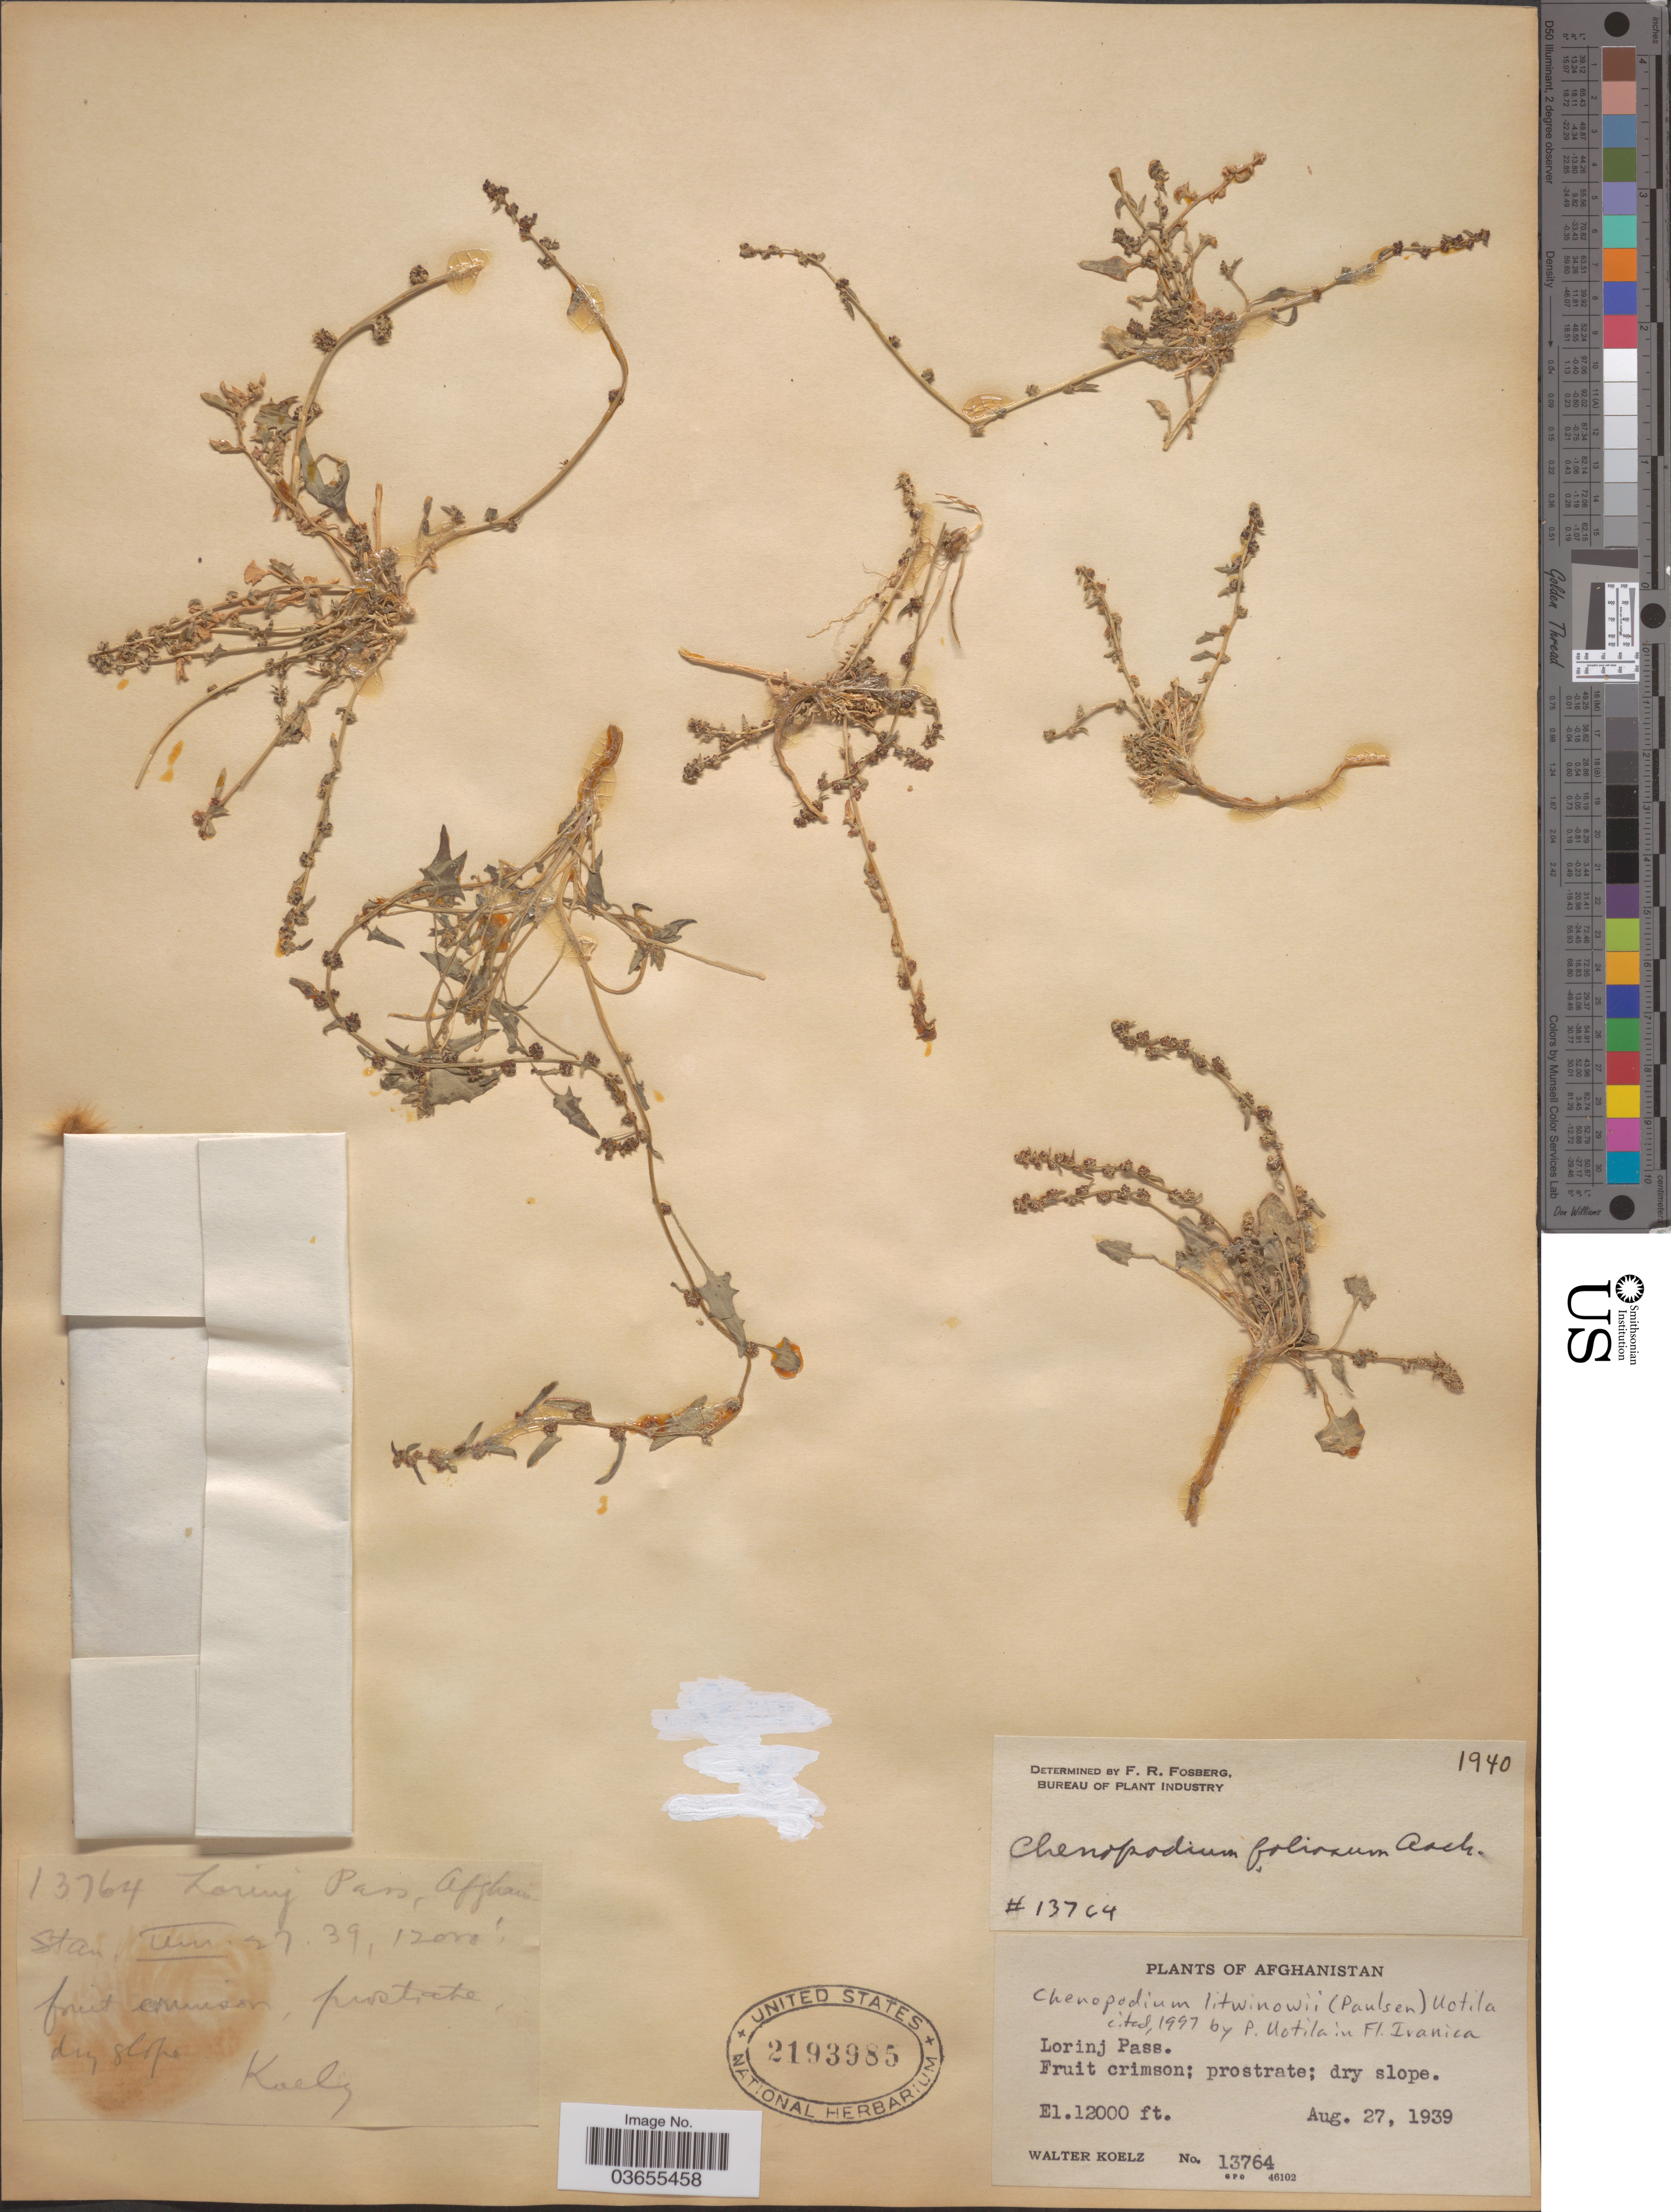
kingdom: Plantae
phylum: Tracheophyta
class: Magnoliopsida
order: Caryophyllales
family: Amaranthaceae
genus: Chenopodium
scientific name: Chenopodium litwinowii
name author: (Paulsen) Uotila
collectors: W. N. Koelz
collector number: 13764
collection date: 1939-08-27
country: Afghanistan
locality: Lorinj Pass.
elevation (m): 3658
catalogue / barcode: US 2193985